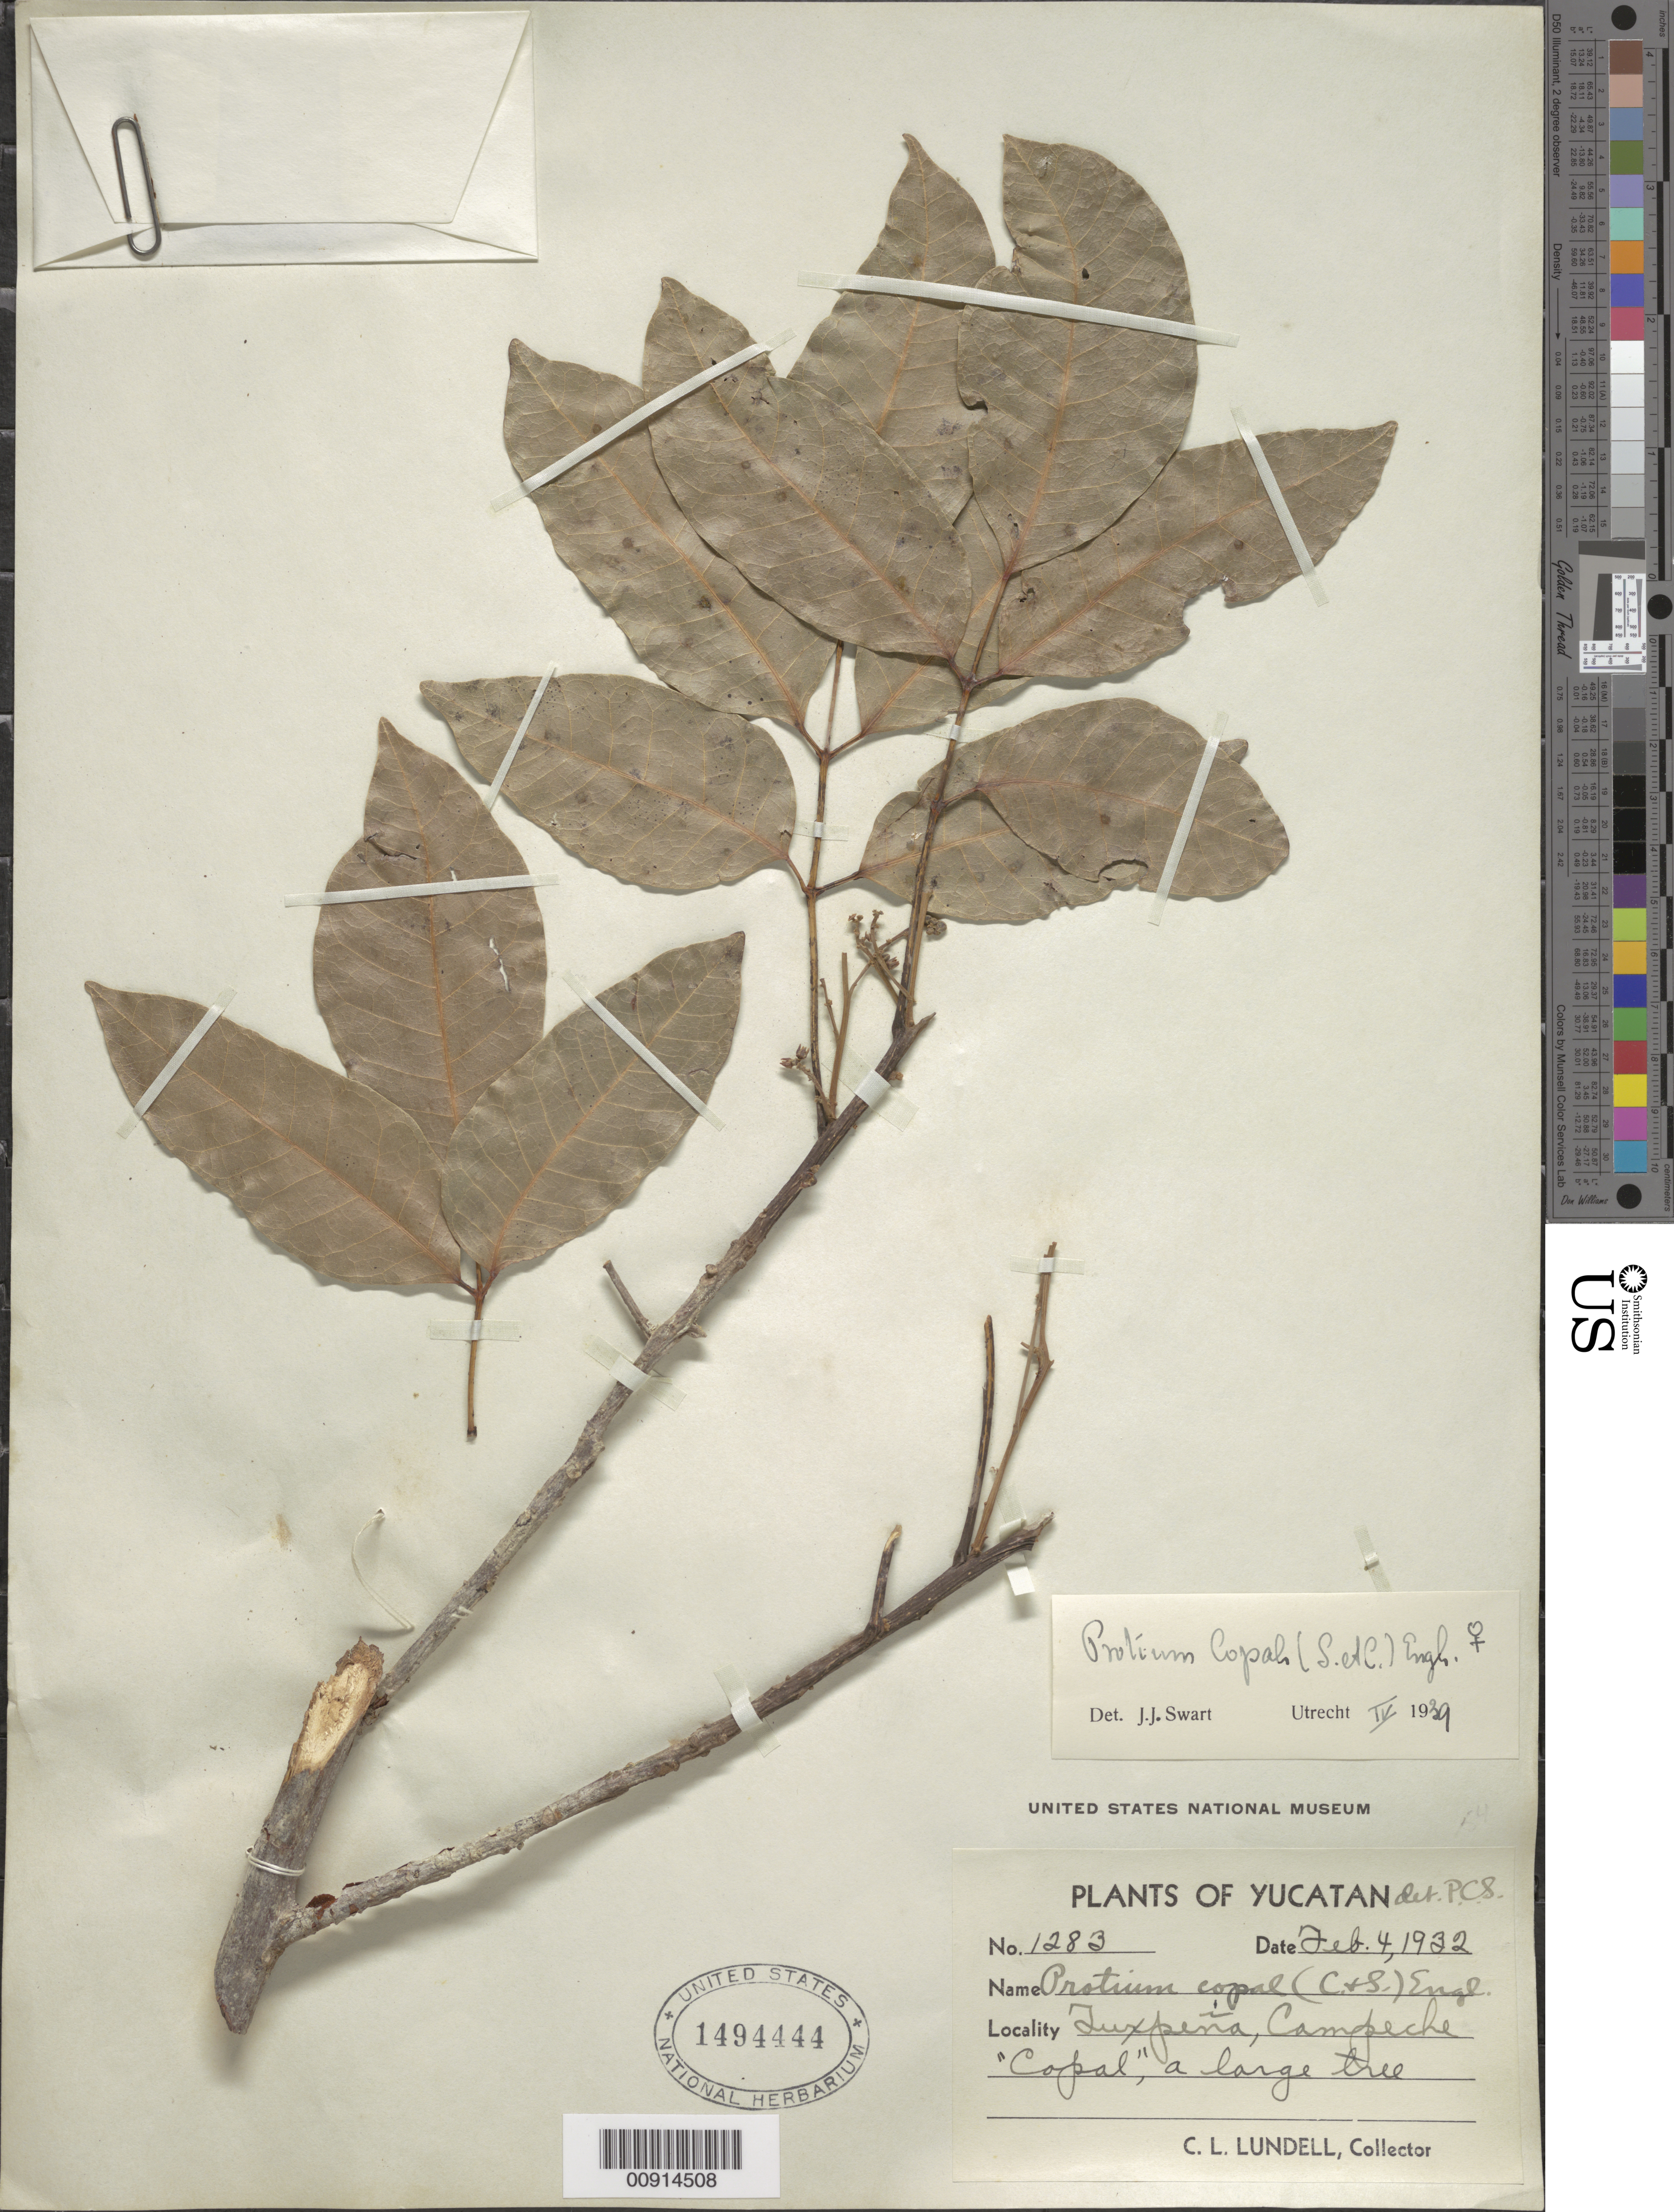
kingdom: Plantae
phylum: Tracheophyta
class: Magnoliopsida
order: Sapindales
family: Burseraceae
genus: Protium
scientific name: Protium copal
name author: (Schltdl. & Cham.) Engl.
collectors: C. L. Lundell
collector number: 1283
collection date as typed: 04 Feb 1932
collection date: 1932-02-04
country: Mexico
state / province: Campeche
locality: Tuxpeña, Campeche.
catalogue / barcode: US 1494444